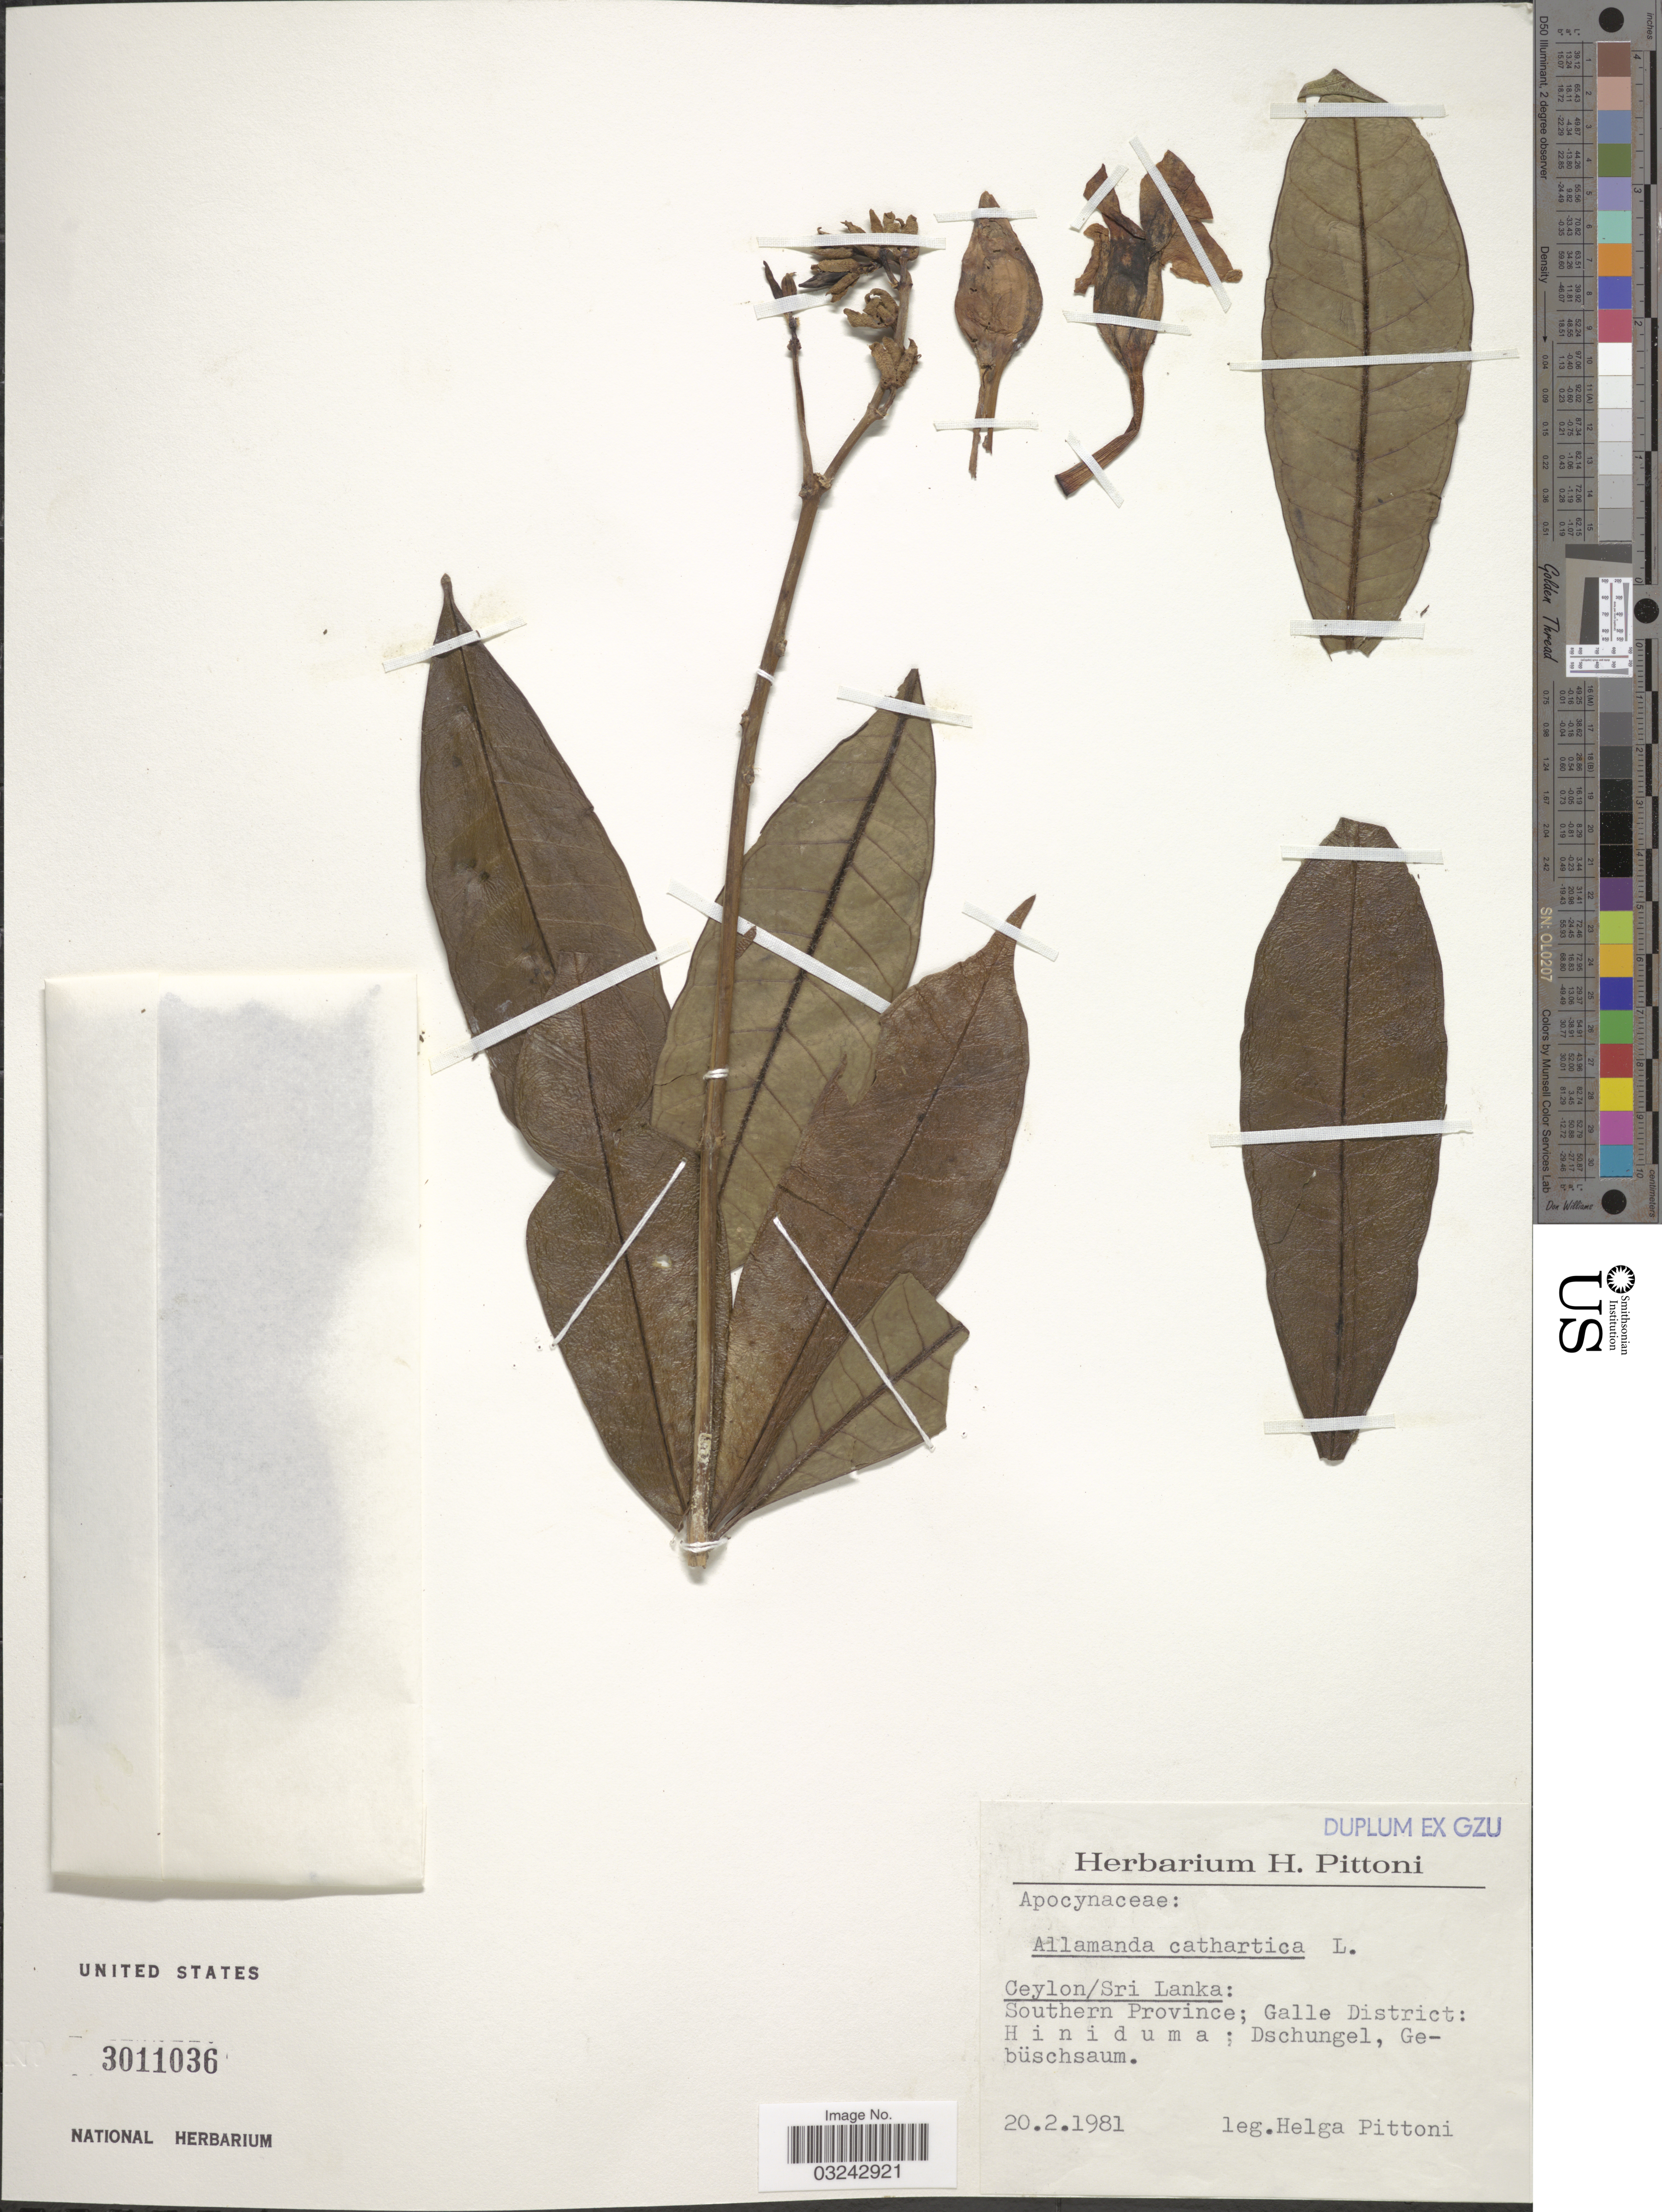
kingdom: Plantae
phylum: Tracheophyta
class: Magnoliopsida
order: Gentianales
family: Apocynaceae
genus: Allamanda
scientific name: Allamanda cathartica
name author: L.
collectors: H. Pittoni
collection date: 1981-02-20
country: Sri Lanka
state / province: Southern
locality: Ceylon, Galle District: Hiniduma; Dschungel, Gebüschsaum.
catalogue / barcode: US 3011036